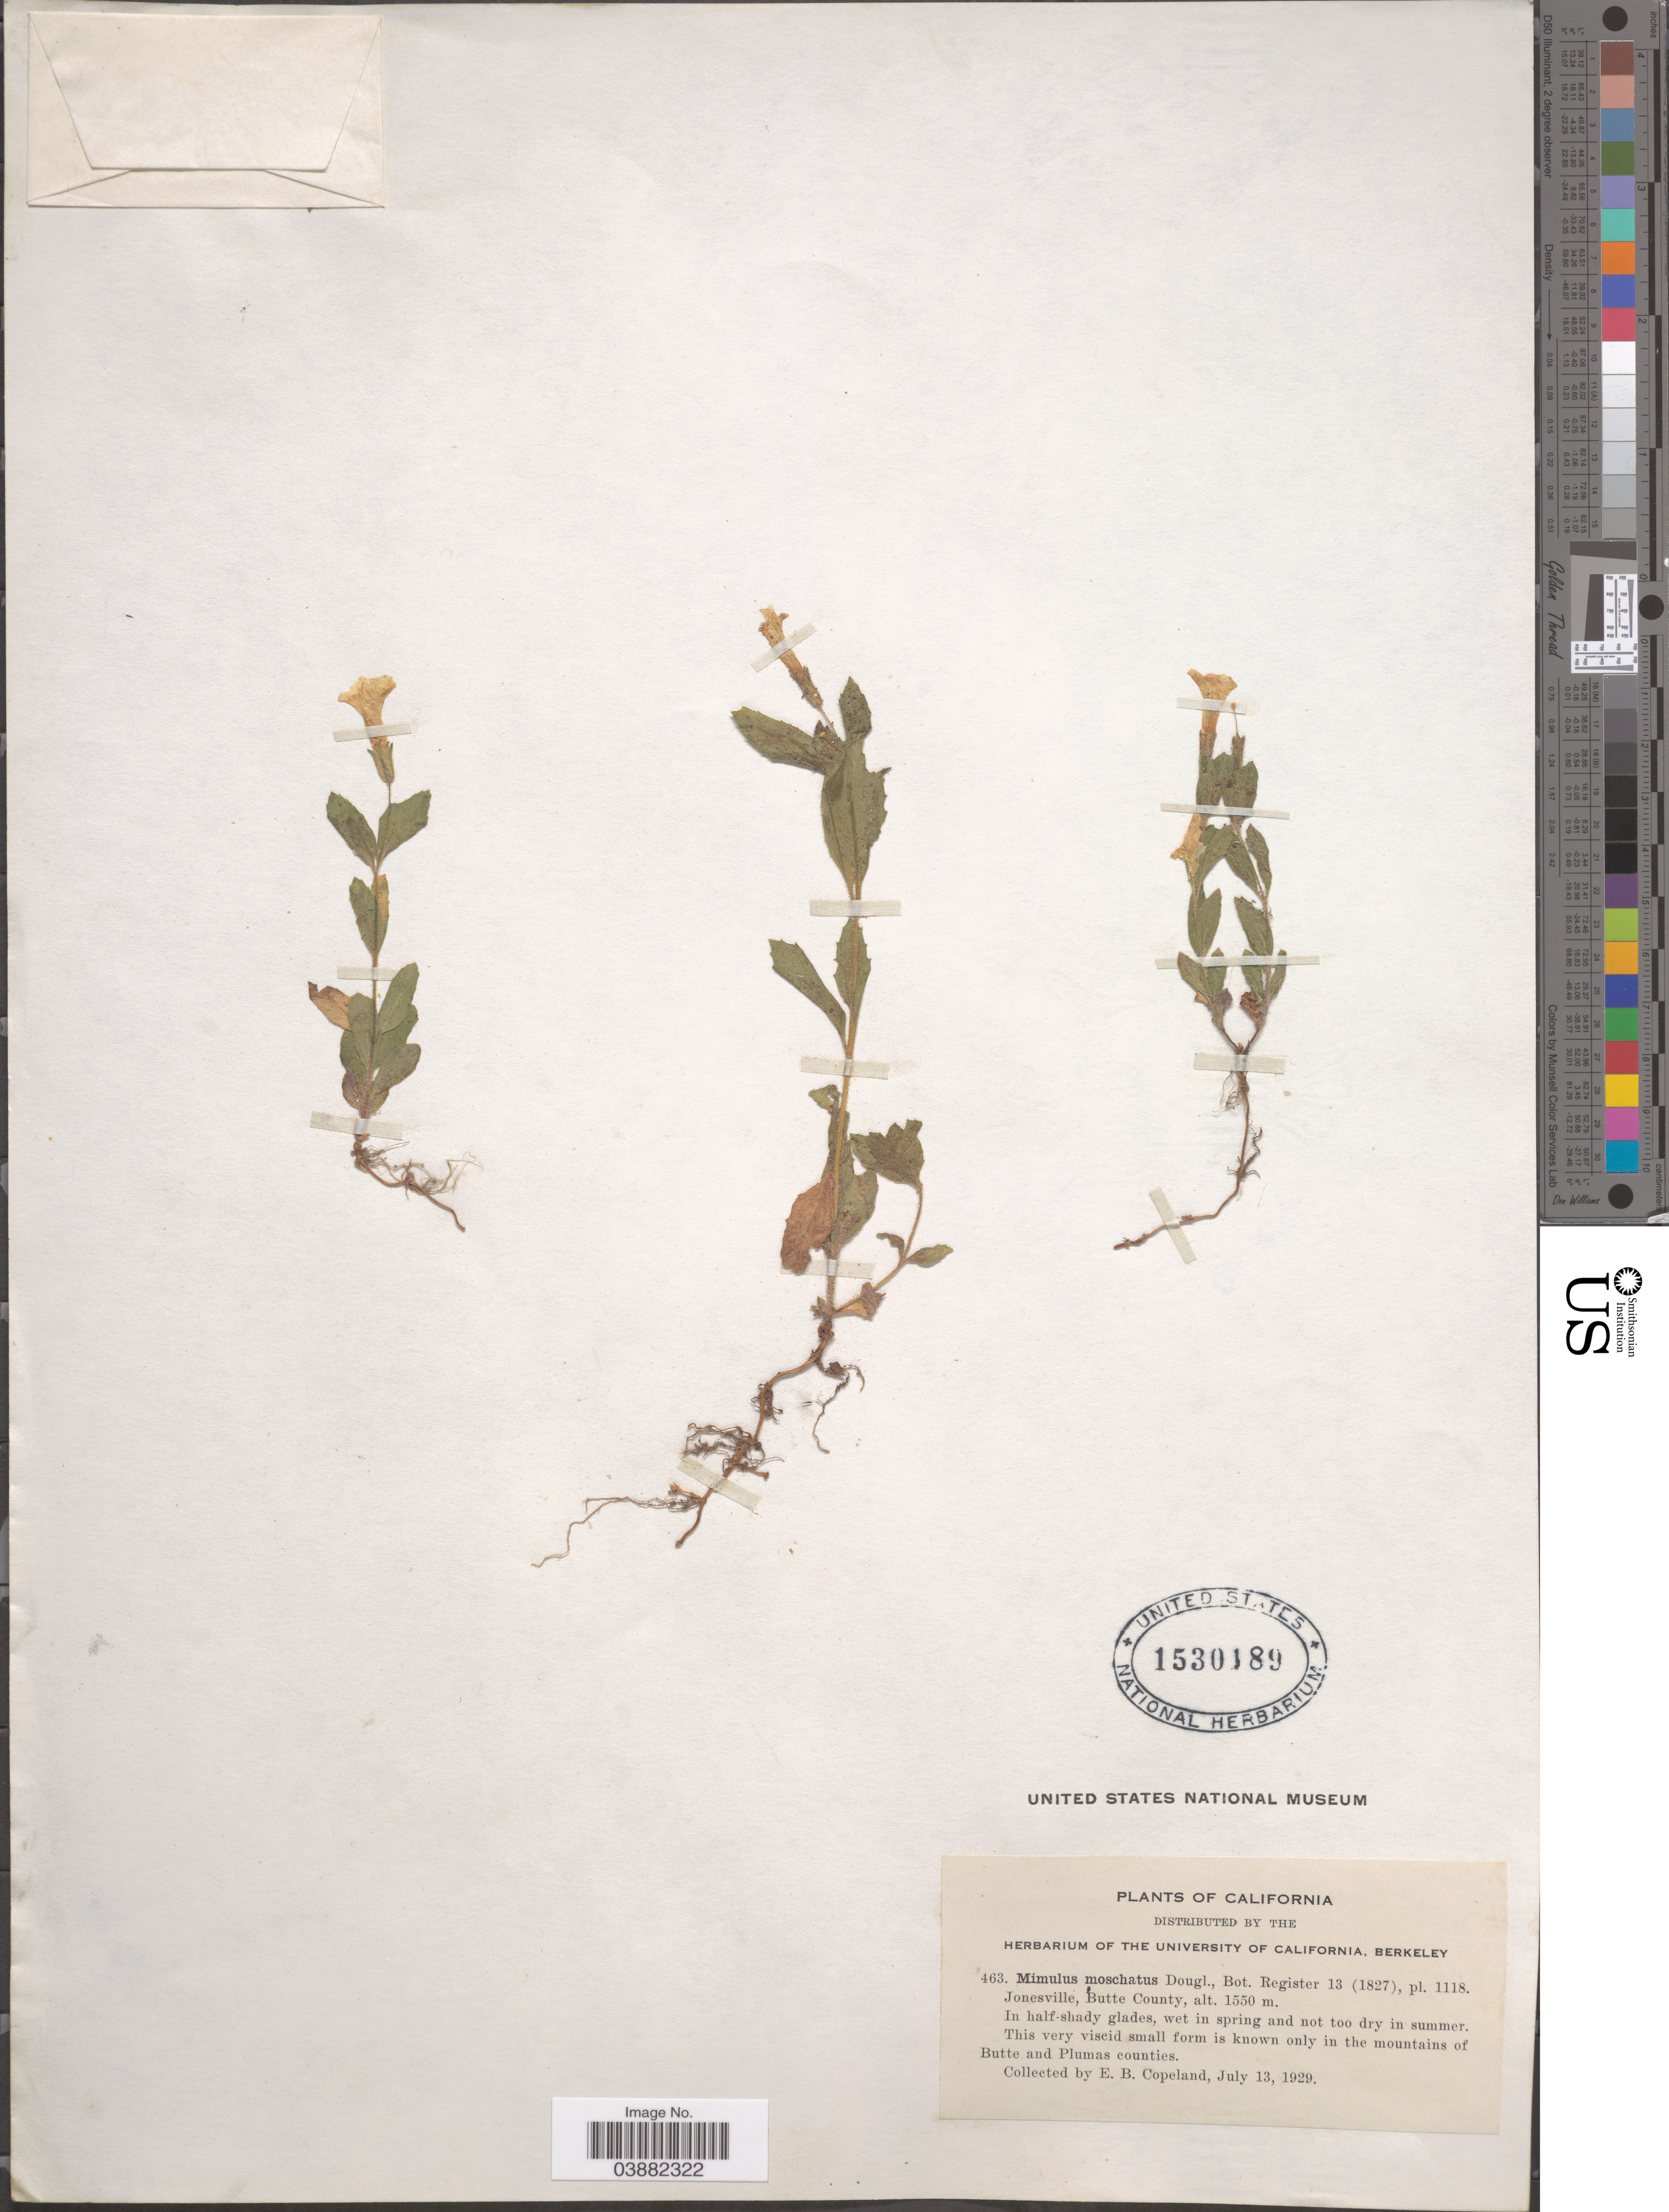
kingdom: Plantae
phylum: Tracheophyta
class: Magnoliopsida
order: Lamiales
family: Phrymaceae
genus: Mimulus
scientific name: Mimulus moschatus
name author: Douglas ex Lindl.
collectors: E. B. Copeland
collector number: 463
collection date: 1929-07-13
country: United States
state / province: California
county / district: Butte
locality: Jonesville, Butte County.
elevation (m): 1550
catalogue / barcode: US 1530189